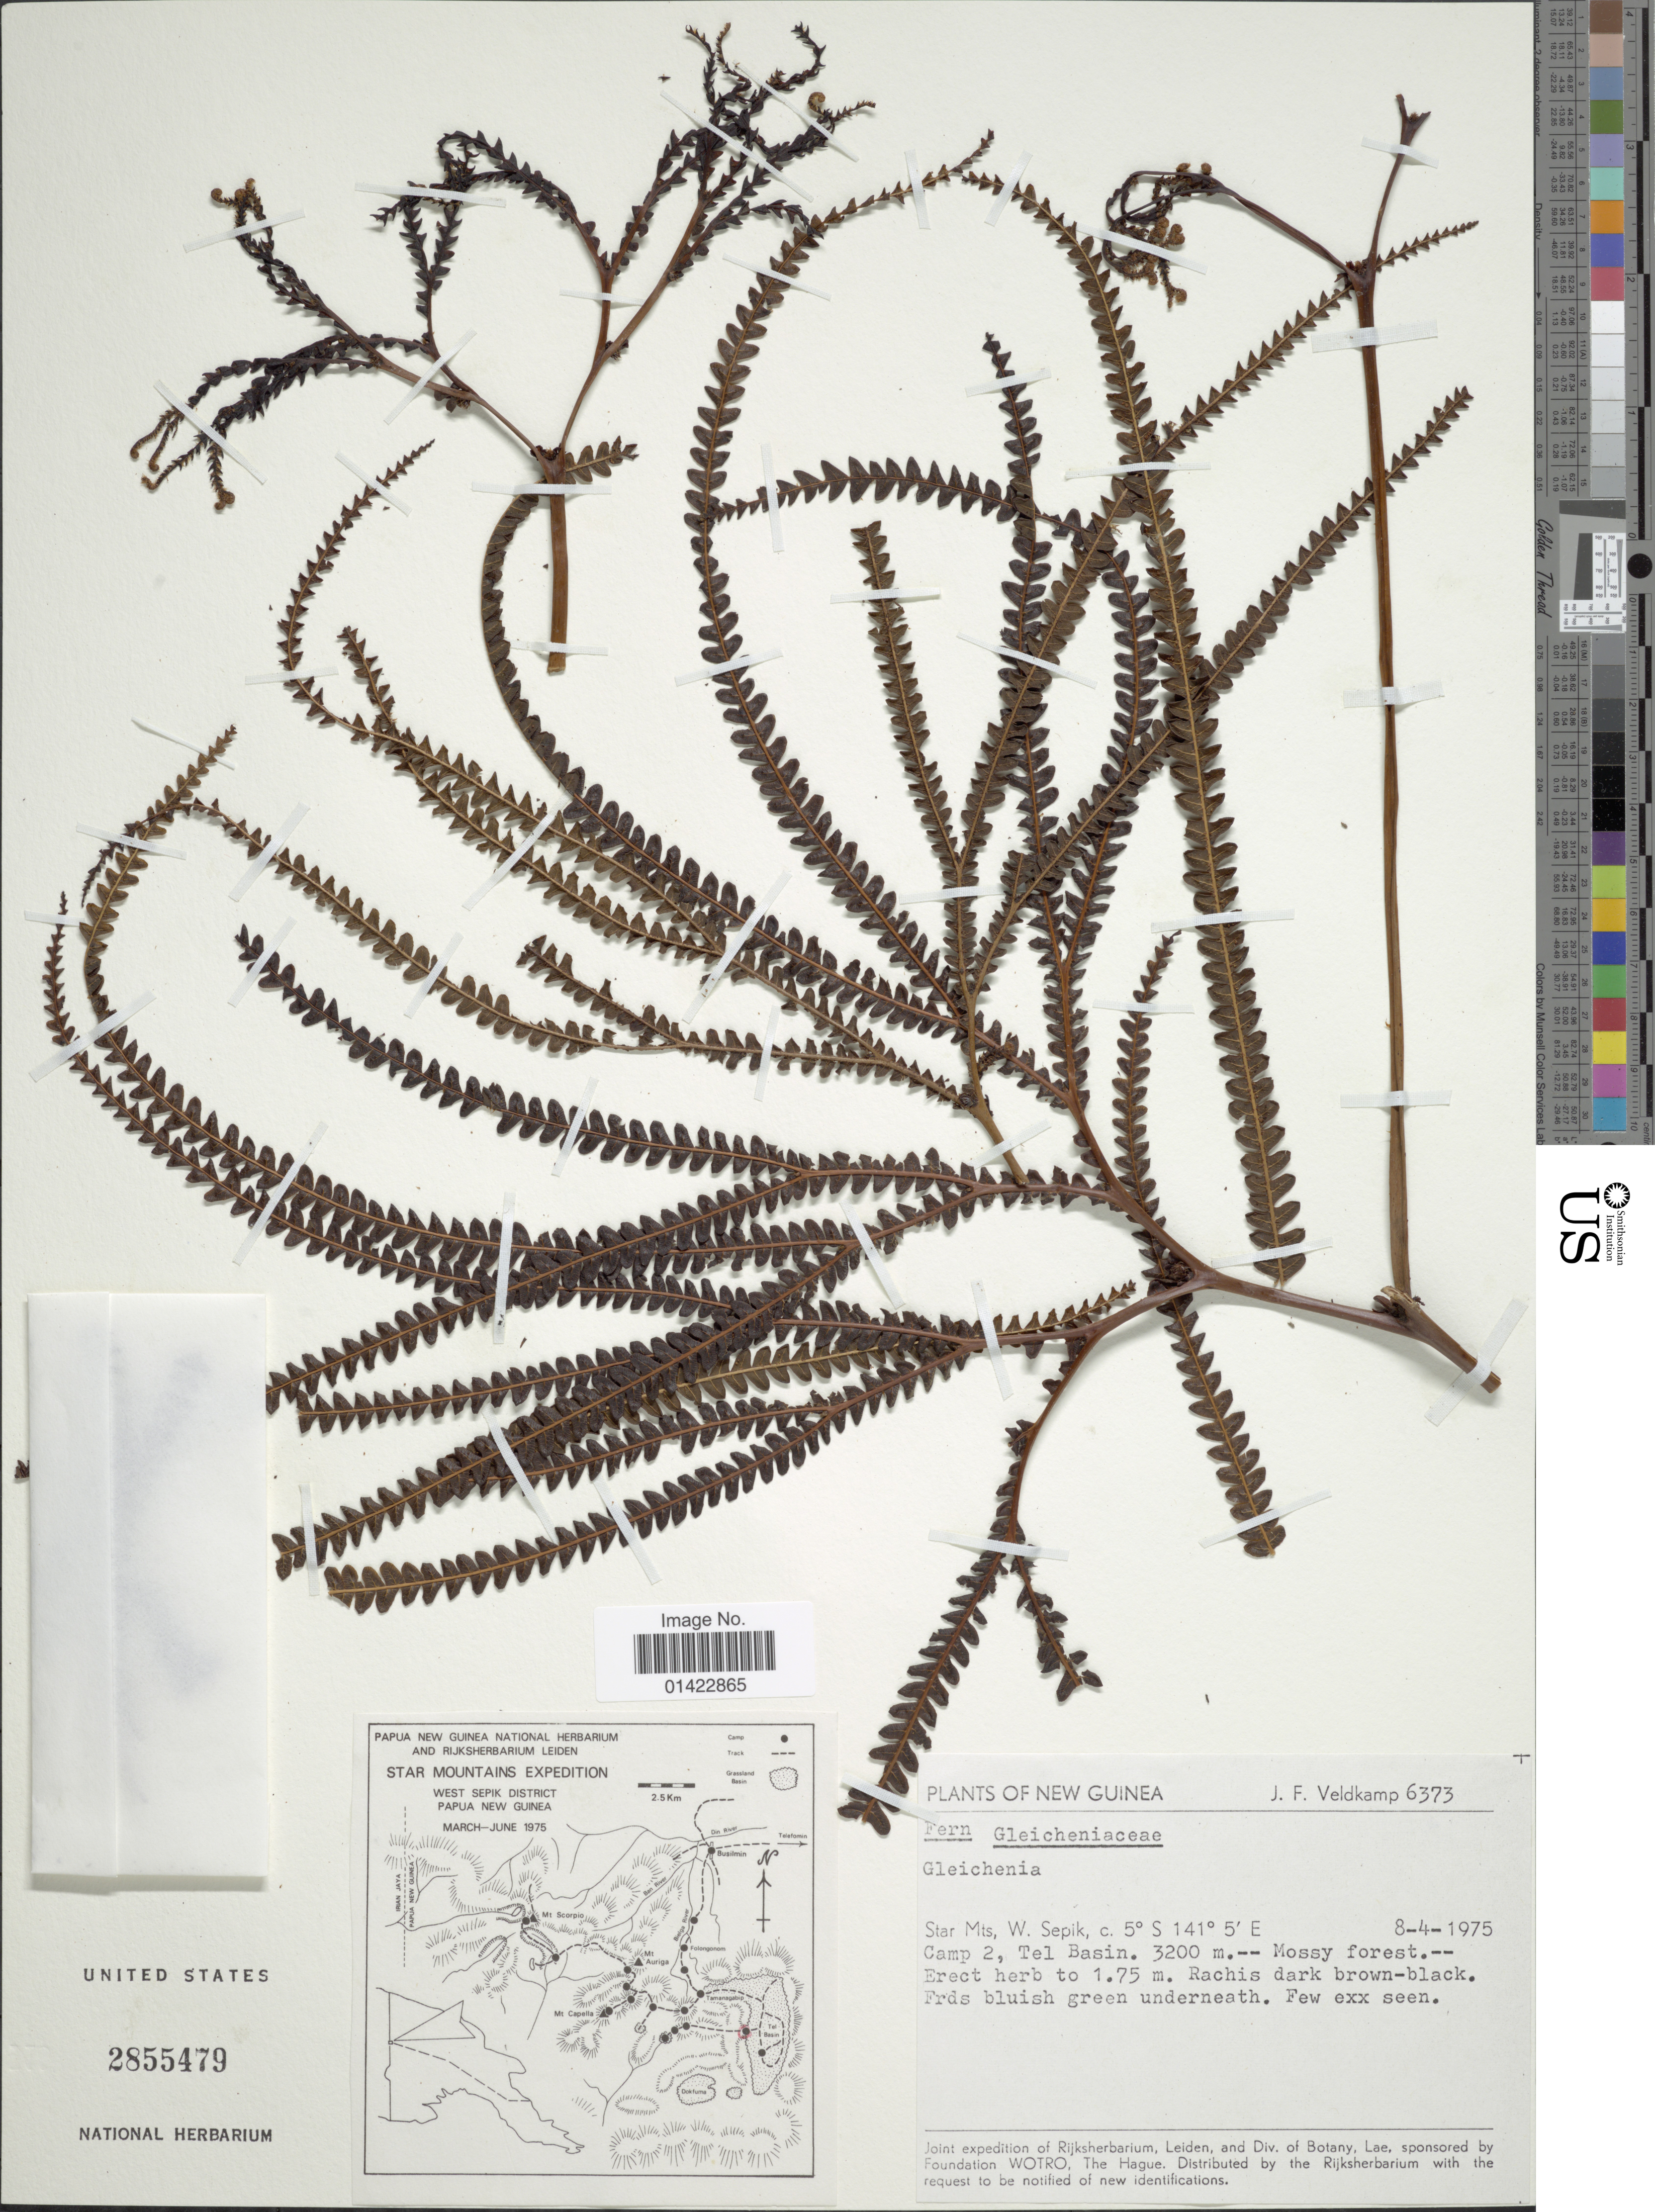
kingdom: Plantae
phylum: Tracheophyta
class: Polypodiopsida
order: Gleicheniales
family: Gleicheniaceae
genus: Sticherus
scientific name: Sticherus bolanicus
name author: (Rosenst.) Copel.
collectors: J. F. Veldkamp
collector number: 6373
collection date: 1975-04-08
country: Papua New Guinea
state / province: Sandaun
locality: Star Mts., W. Sepik. Camp 2, Tel. Basin.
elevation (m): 3200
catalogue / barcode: US 2855479